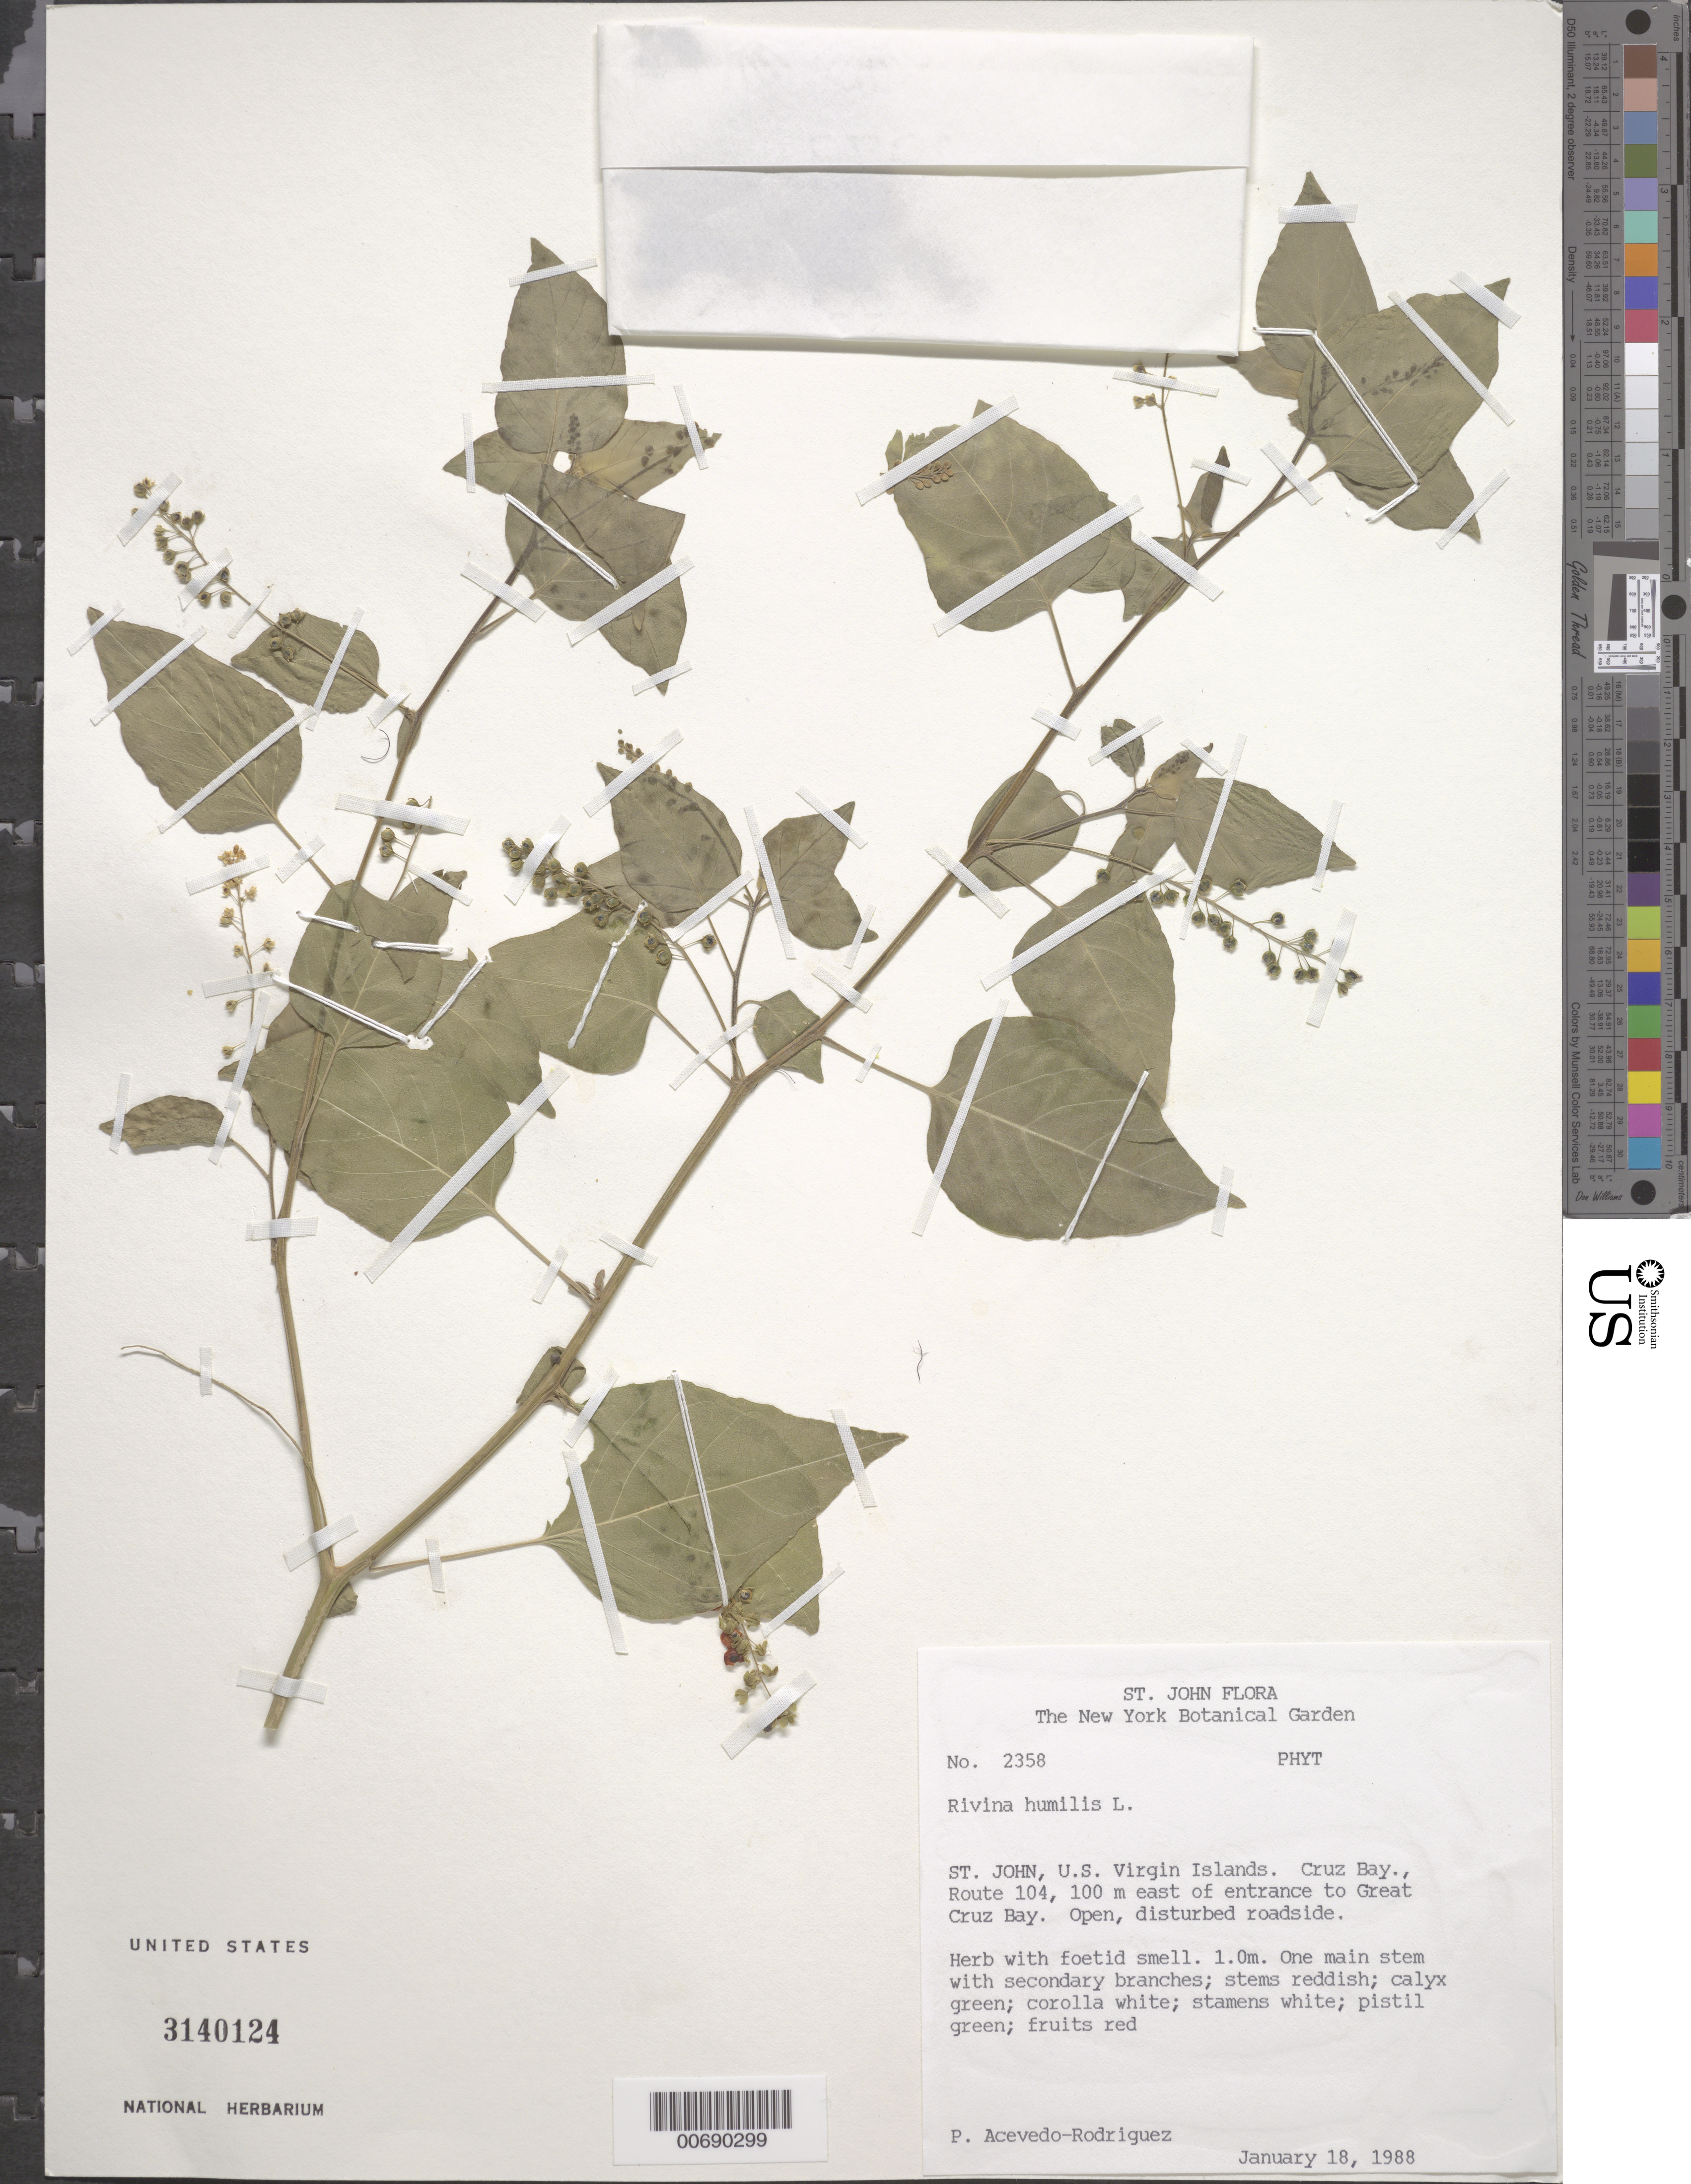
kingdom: Plantae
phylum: Tracheophyta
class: Magnoliopsida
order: Caryophyllales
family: Phytolaccaceae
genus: Rivina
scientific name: Rivina humilis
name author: L.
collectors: P. Acevedo-Rodr.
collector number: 2358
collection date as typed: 18 Jan 1988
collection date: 1988-01-18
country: U.S. Virgin Islands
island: St. John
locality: Cruz Bay Quarter; Route 104, 100 m east of entrance to Great Cruz Bay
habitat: Open, disturbed roadside.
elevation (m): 10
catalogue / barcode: US 3140124